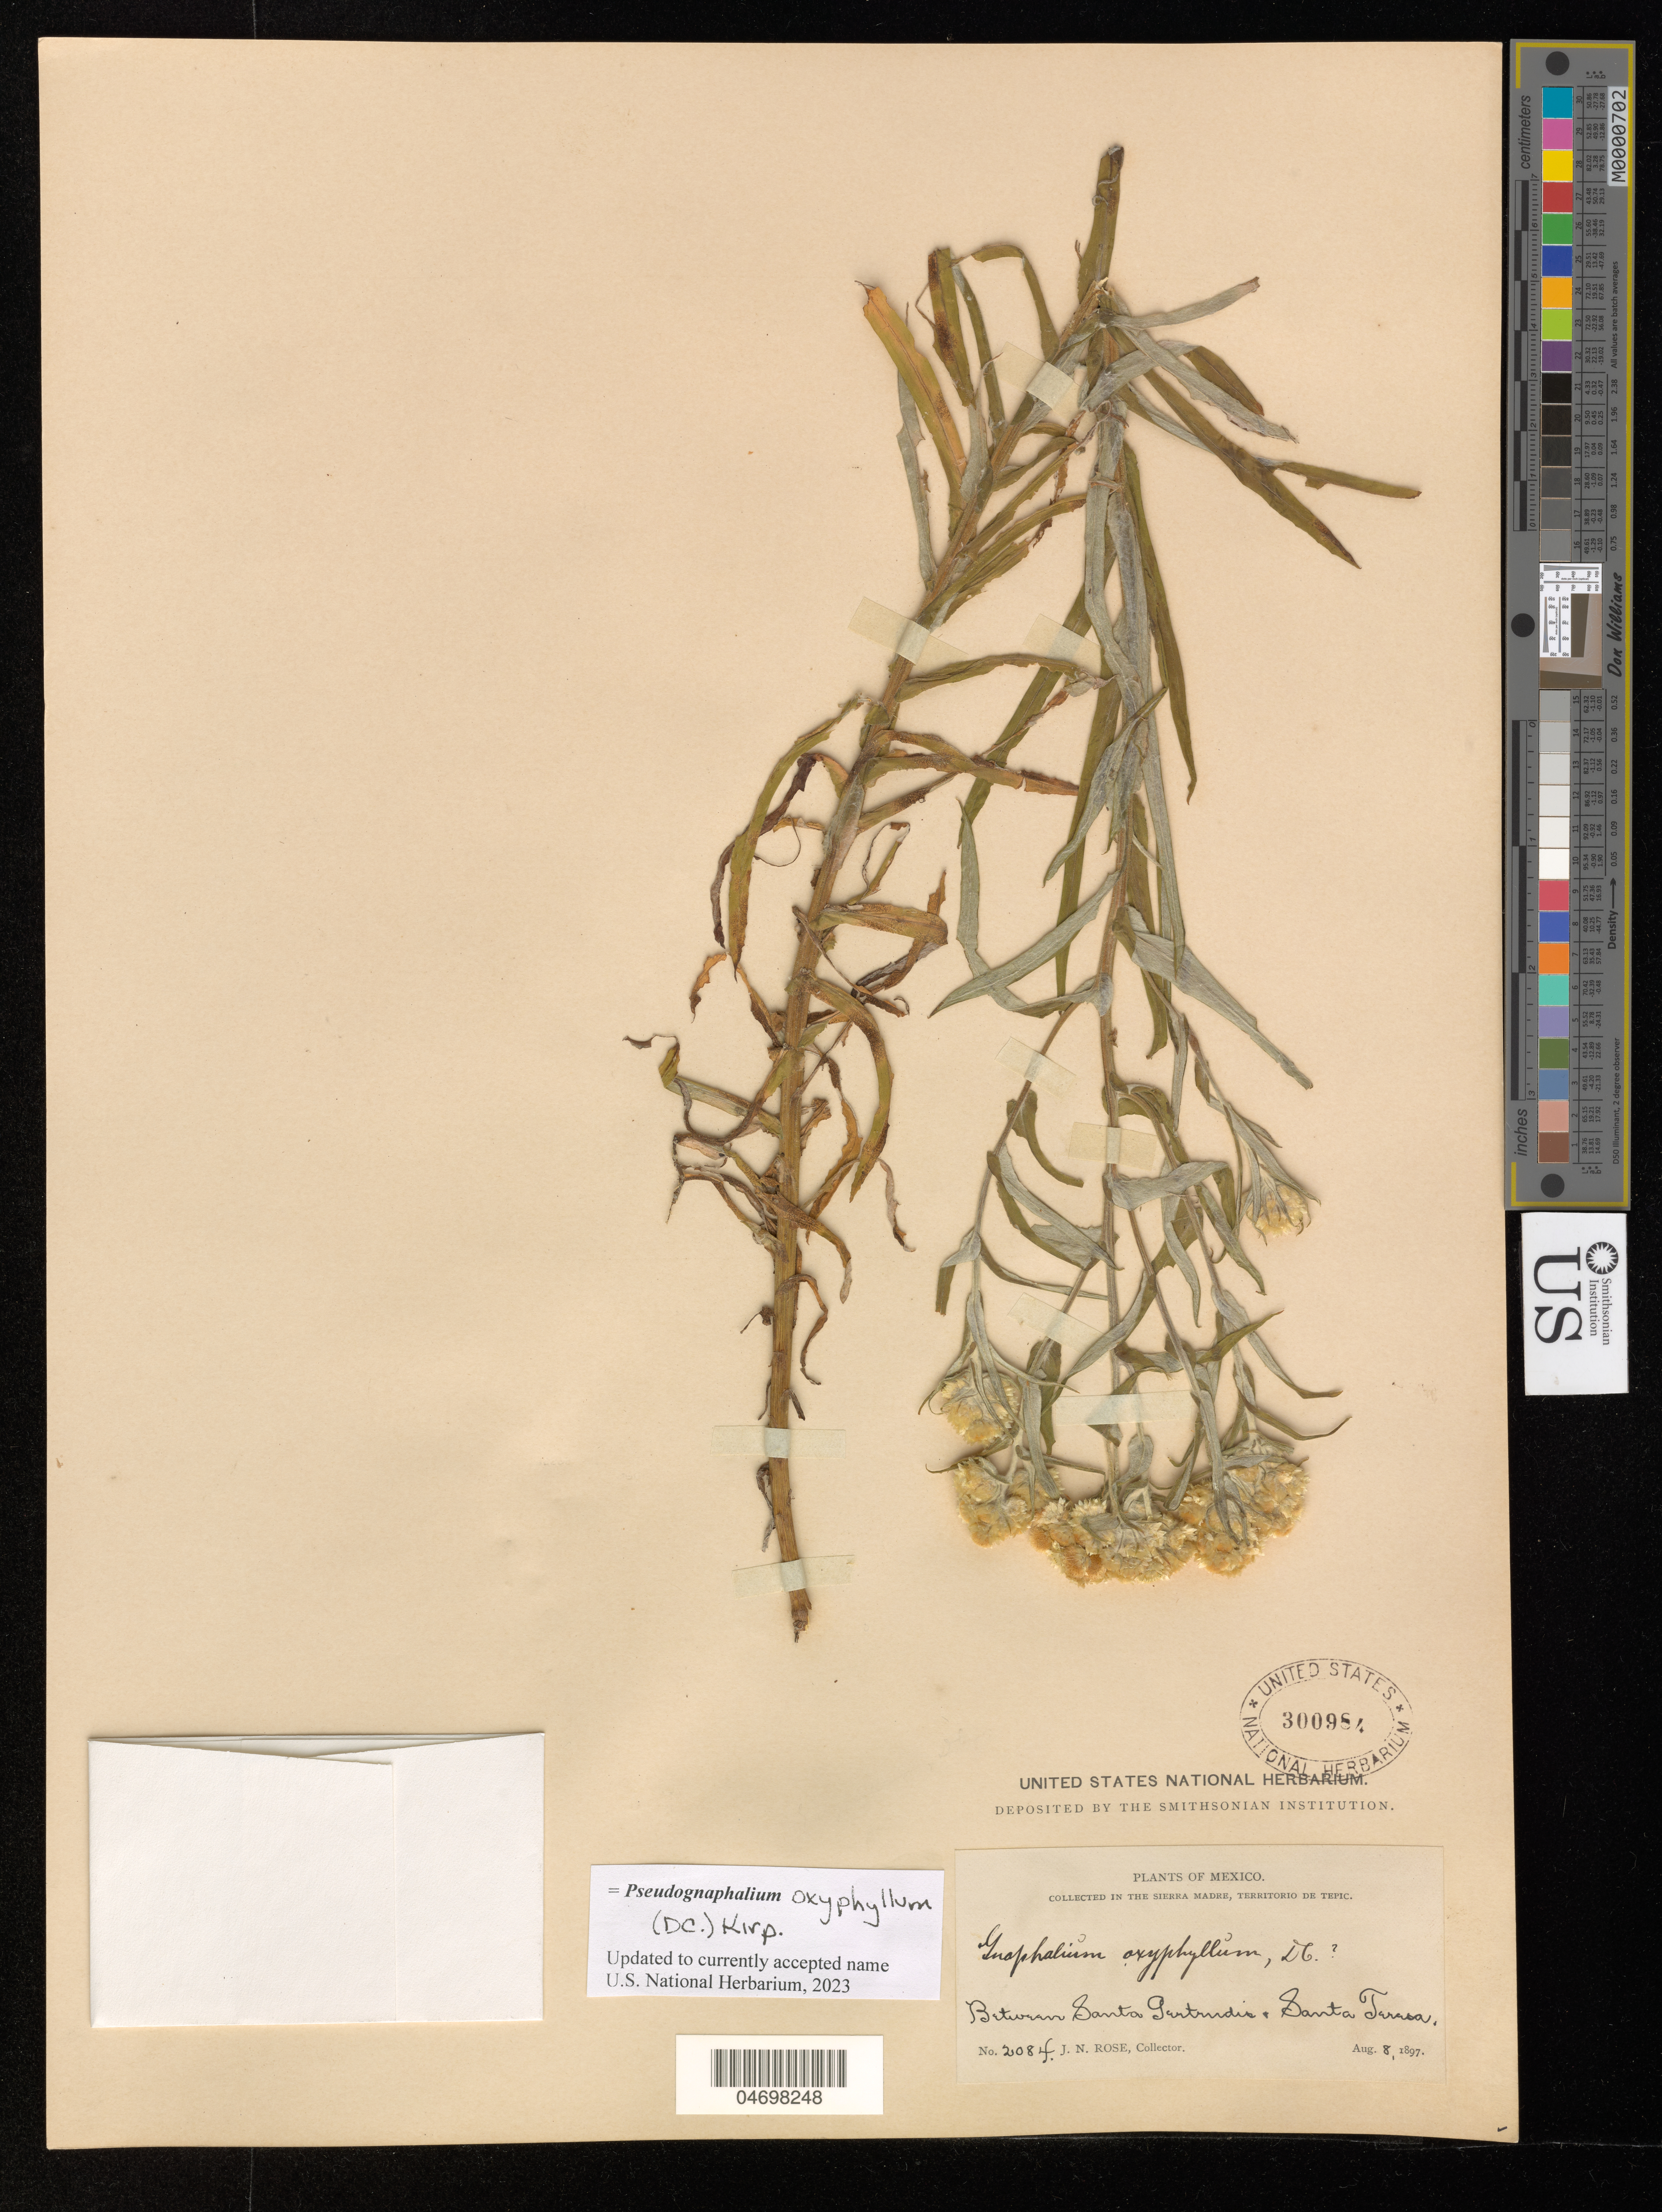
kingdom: Plantae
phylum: Tracheophyta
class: Magnoliopsida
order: Asterales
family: Asteraceae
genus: Pseudognaphalium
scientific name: Pseudognaphalium nayaritense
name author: G.L. Nesom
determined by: Nesom, Guy L.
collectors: J. N. Rose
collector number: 2084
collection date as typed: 08 Aug 1897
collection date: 1897-08-08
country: Mexico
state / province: Nayarit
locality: Between Santa Gertrudis and Santa Teresa, Sierra Madre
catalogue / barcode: US 300984